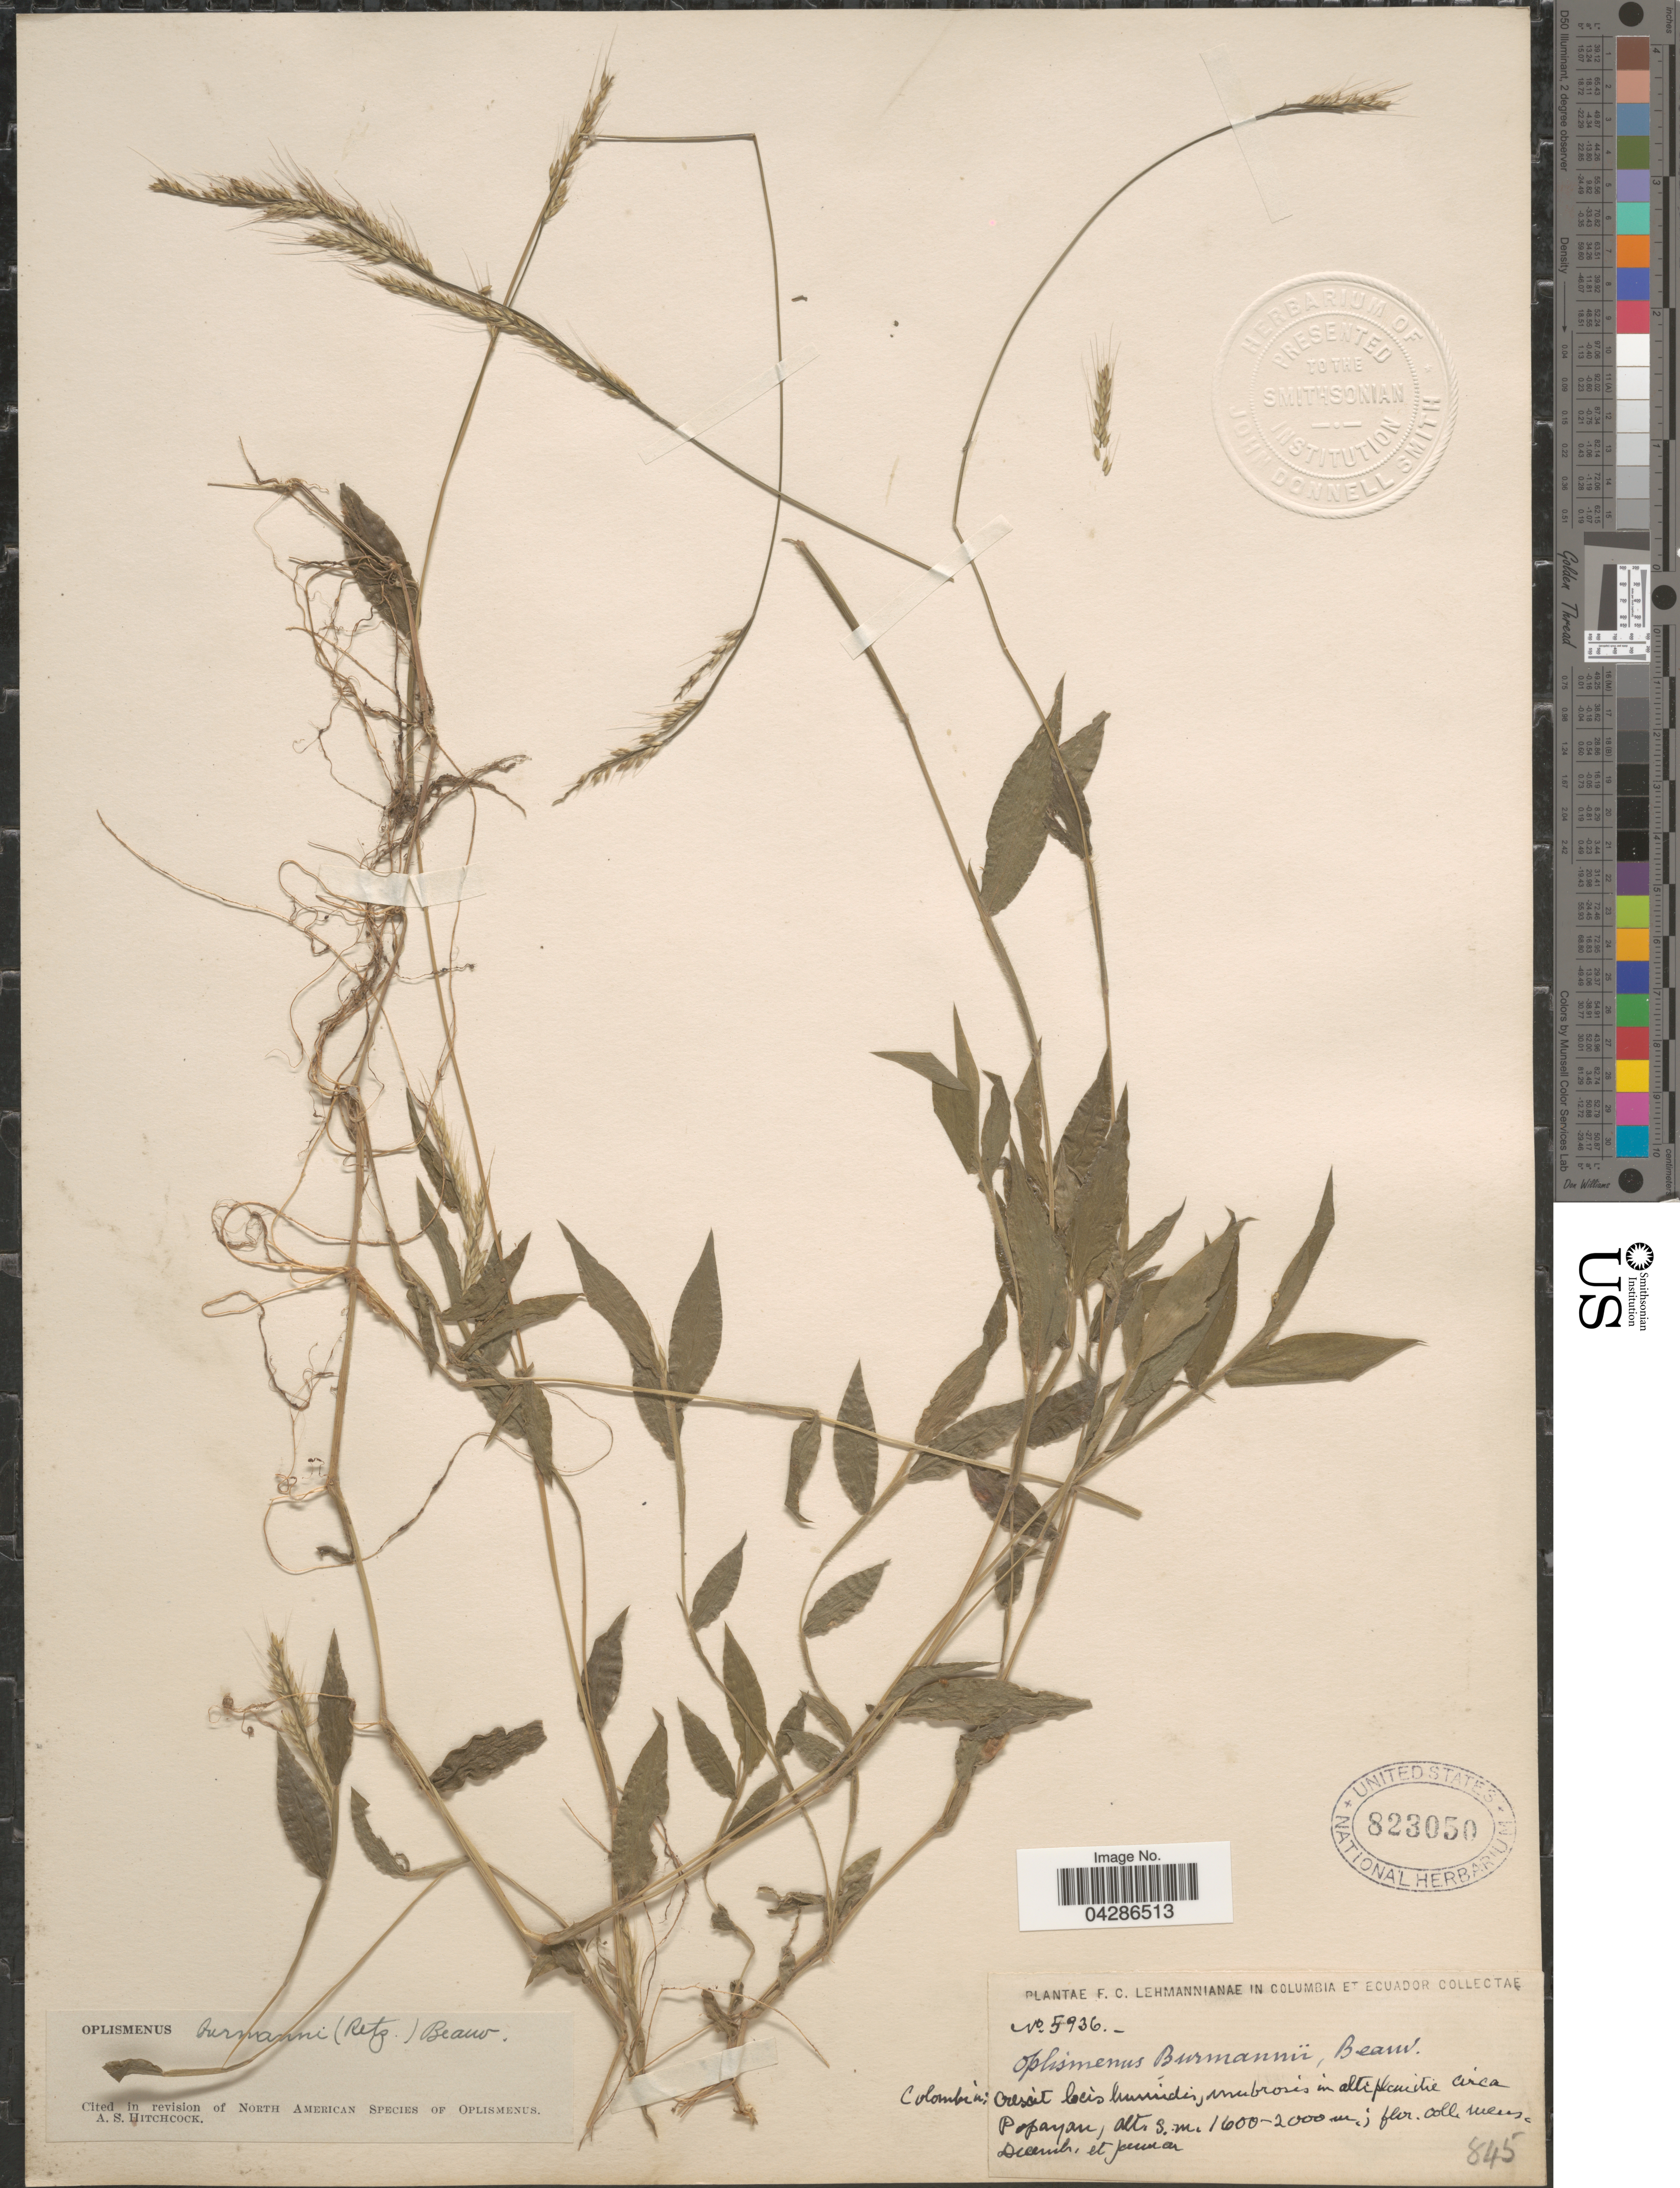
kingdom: Plantae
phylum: Tracheophyta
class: Liliopsida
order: Poales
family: Poaceae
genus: Oplismenus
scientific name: Oplismenus burmannii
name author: (Retz.) P. Beauv.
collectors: F. C. Lehmann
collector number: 5936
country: Colombia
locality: Crescit locis humidis, umbrosis in alti plictie [interpreted] circa Popayan.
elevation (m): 1600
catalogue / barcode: US 823050